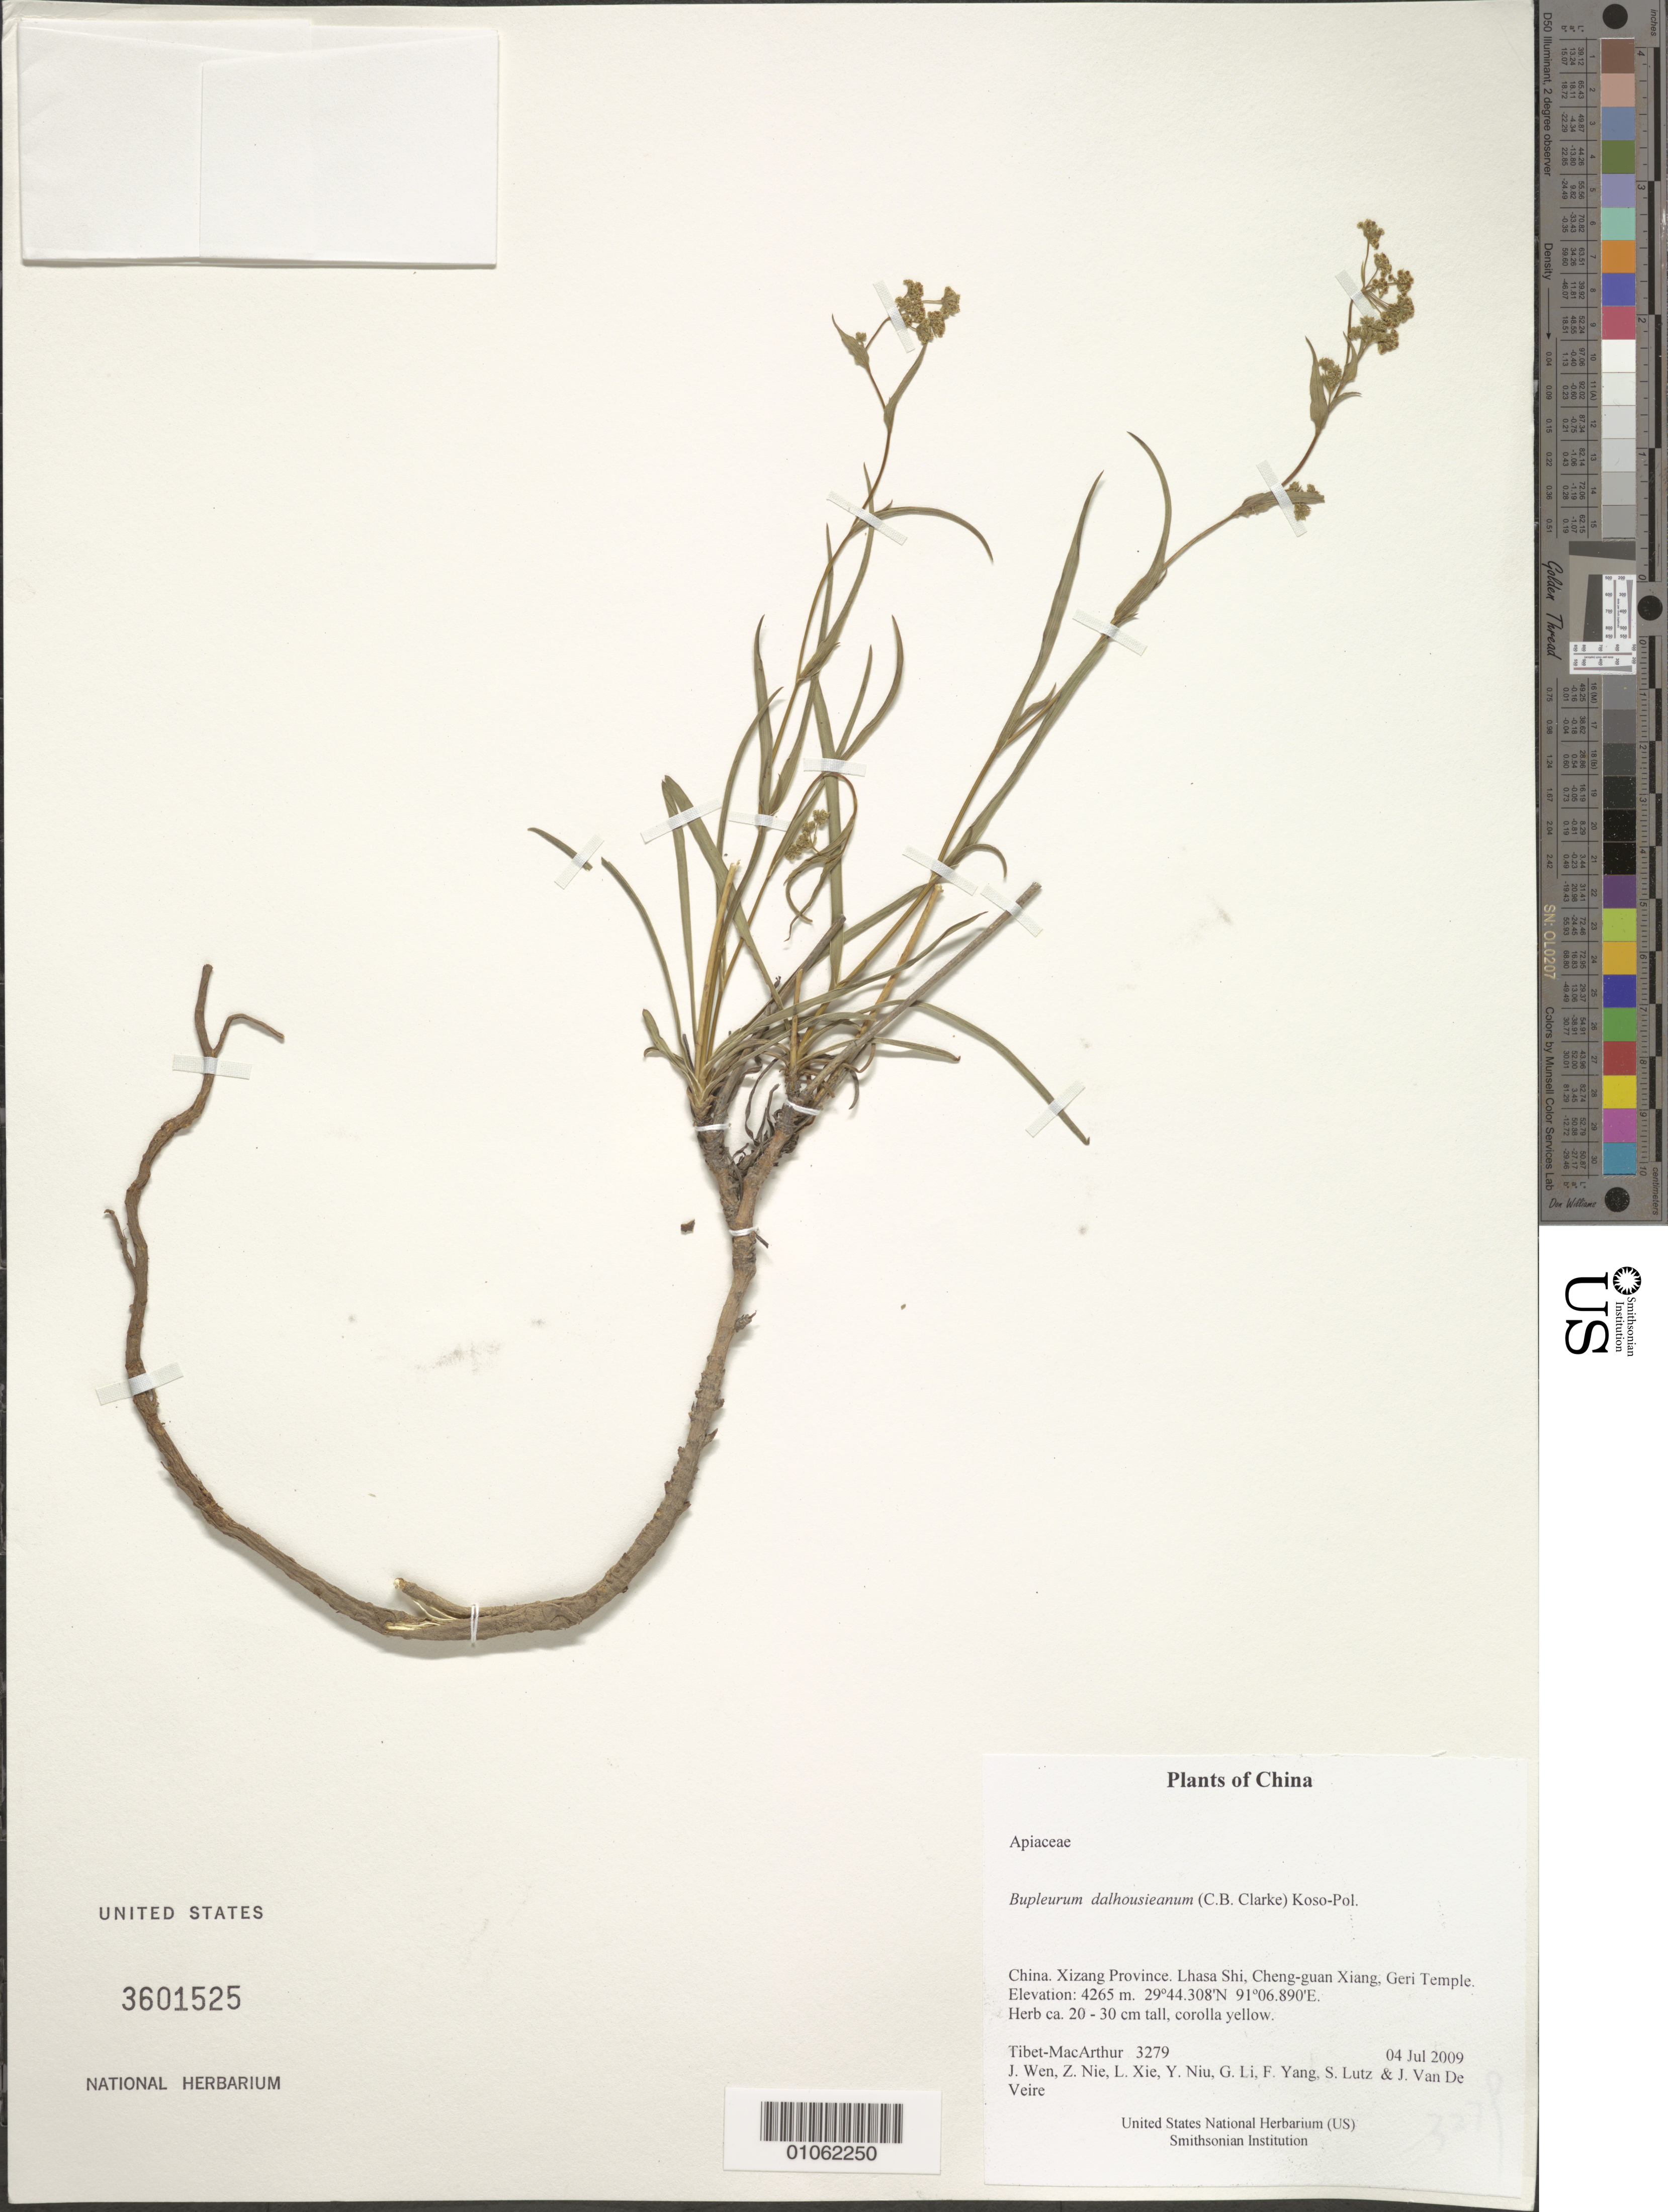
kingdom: Plantae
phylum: Tracheophyta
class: Magnoliopsida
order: Apiales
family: Apiaceae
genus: Bupleurum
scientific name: Bupleurum dalhousieanum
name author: (C.B. Clarke) Koso-Pol.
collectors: Tibet-MacArthur, J. Wen, Z. Nie, L. Xie, Y. Niu, G. Li, F. Yang, S. Lutz & J. Van De Veire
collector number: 3279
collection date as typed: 04 Jul 2009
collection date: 2009-07-04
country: China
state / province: Xizang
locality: Lhasa Shi, Cheng-guan Xiang, Geri Temple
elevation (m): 4265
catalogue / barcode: US 3601525